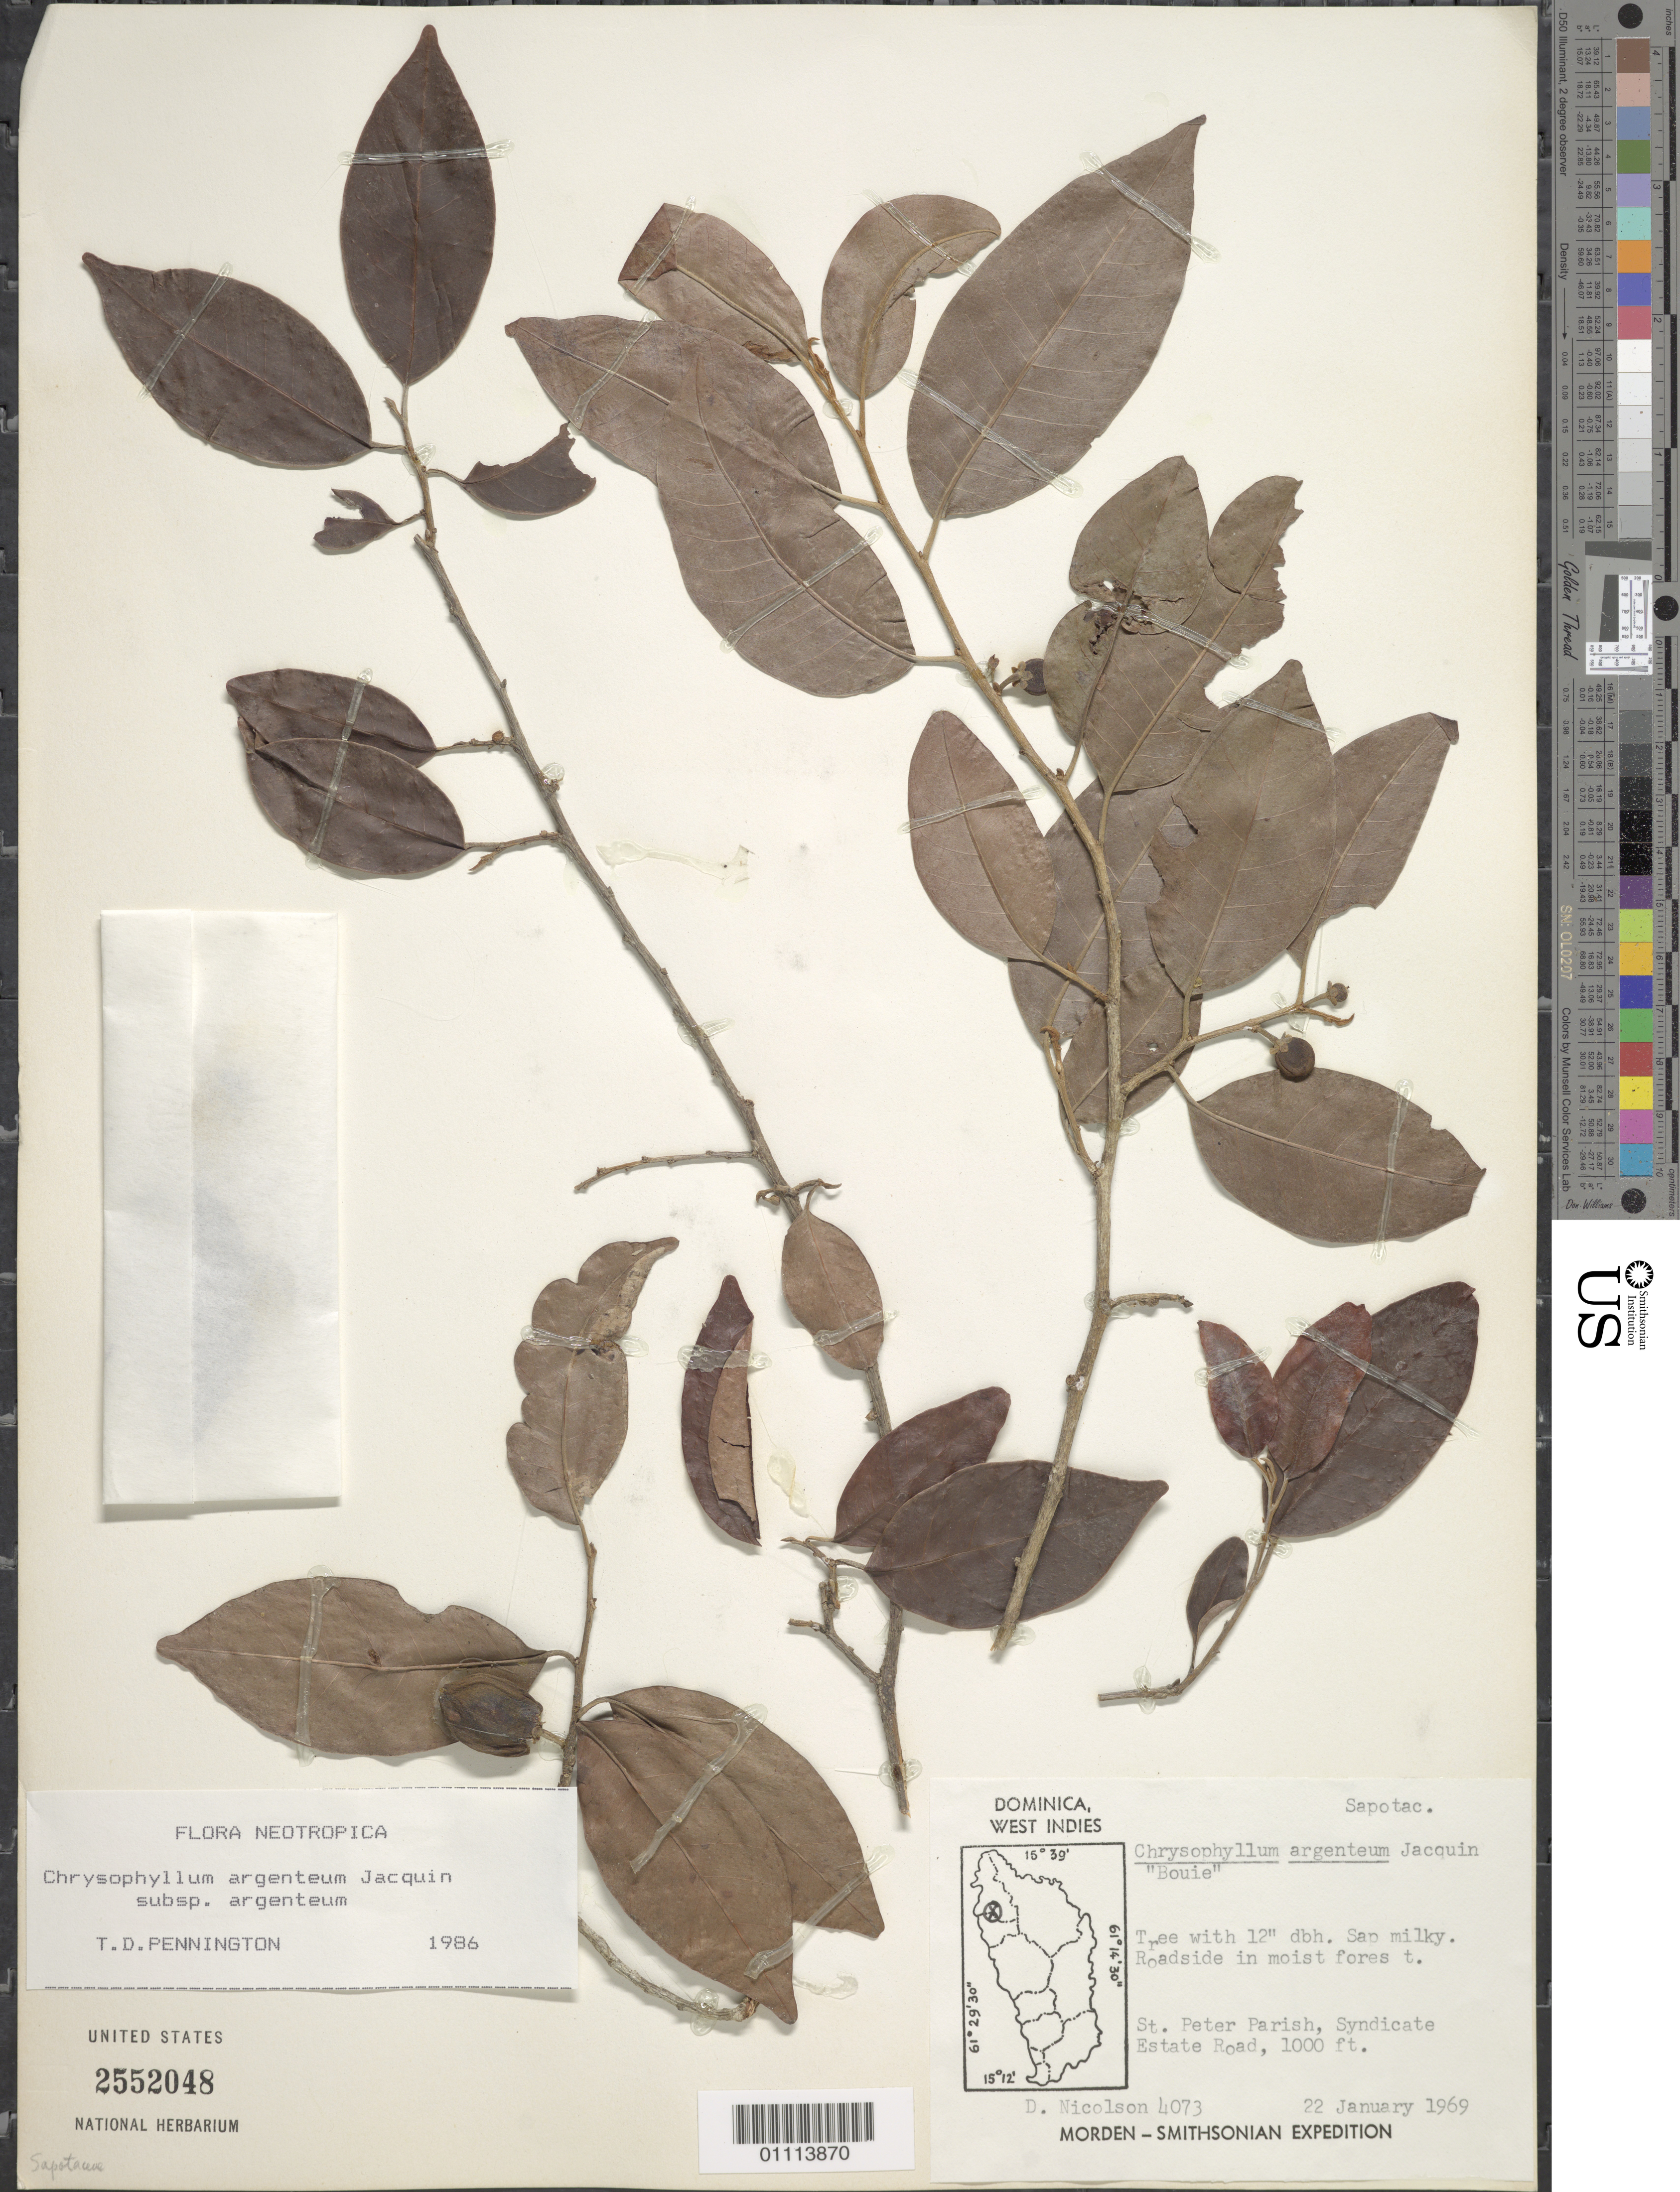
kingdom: Plantae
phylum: Tracheophyta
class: Magnoliopsida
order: Ericales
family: Sapotaceae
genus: Chrysophyllum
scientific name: Chrysophyllum argenteum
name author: Jacq.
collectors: D. H. Nicolson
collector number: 4073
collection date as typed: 22 Jan 1969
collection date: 1969-01-22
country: Dominica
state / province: St. Peter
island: Dominica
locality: St. Peter Parish, Syndicate Estate Road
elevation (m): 305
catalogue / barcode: US 2552048